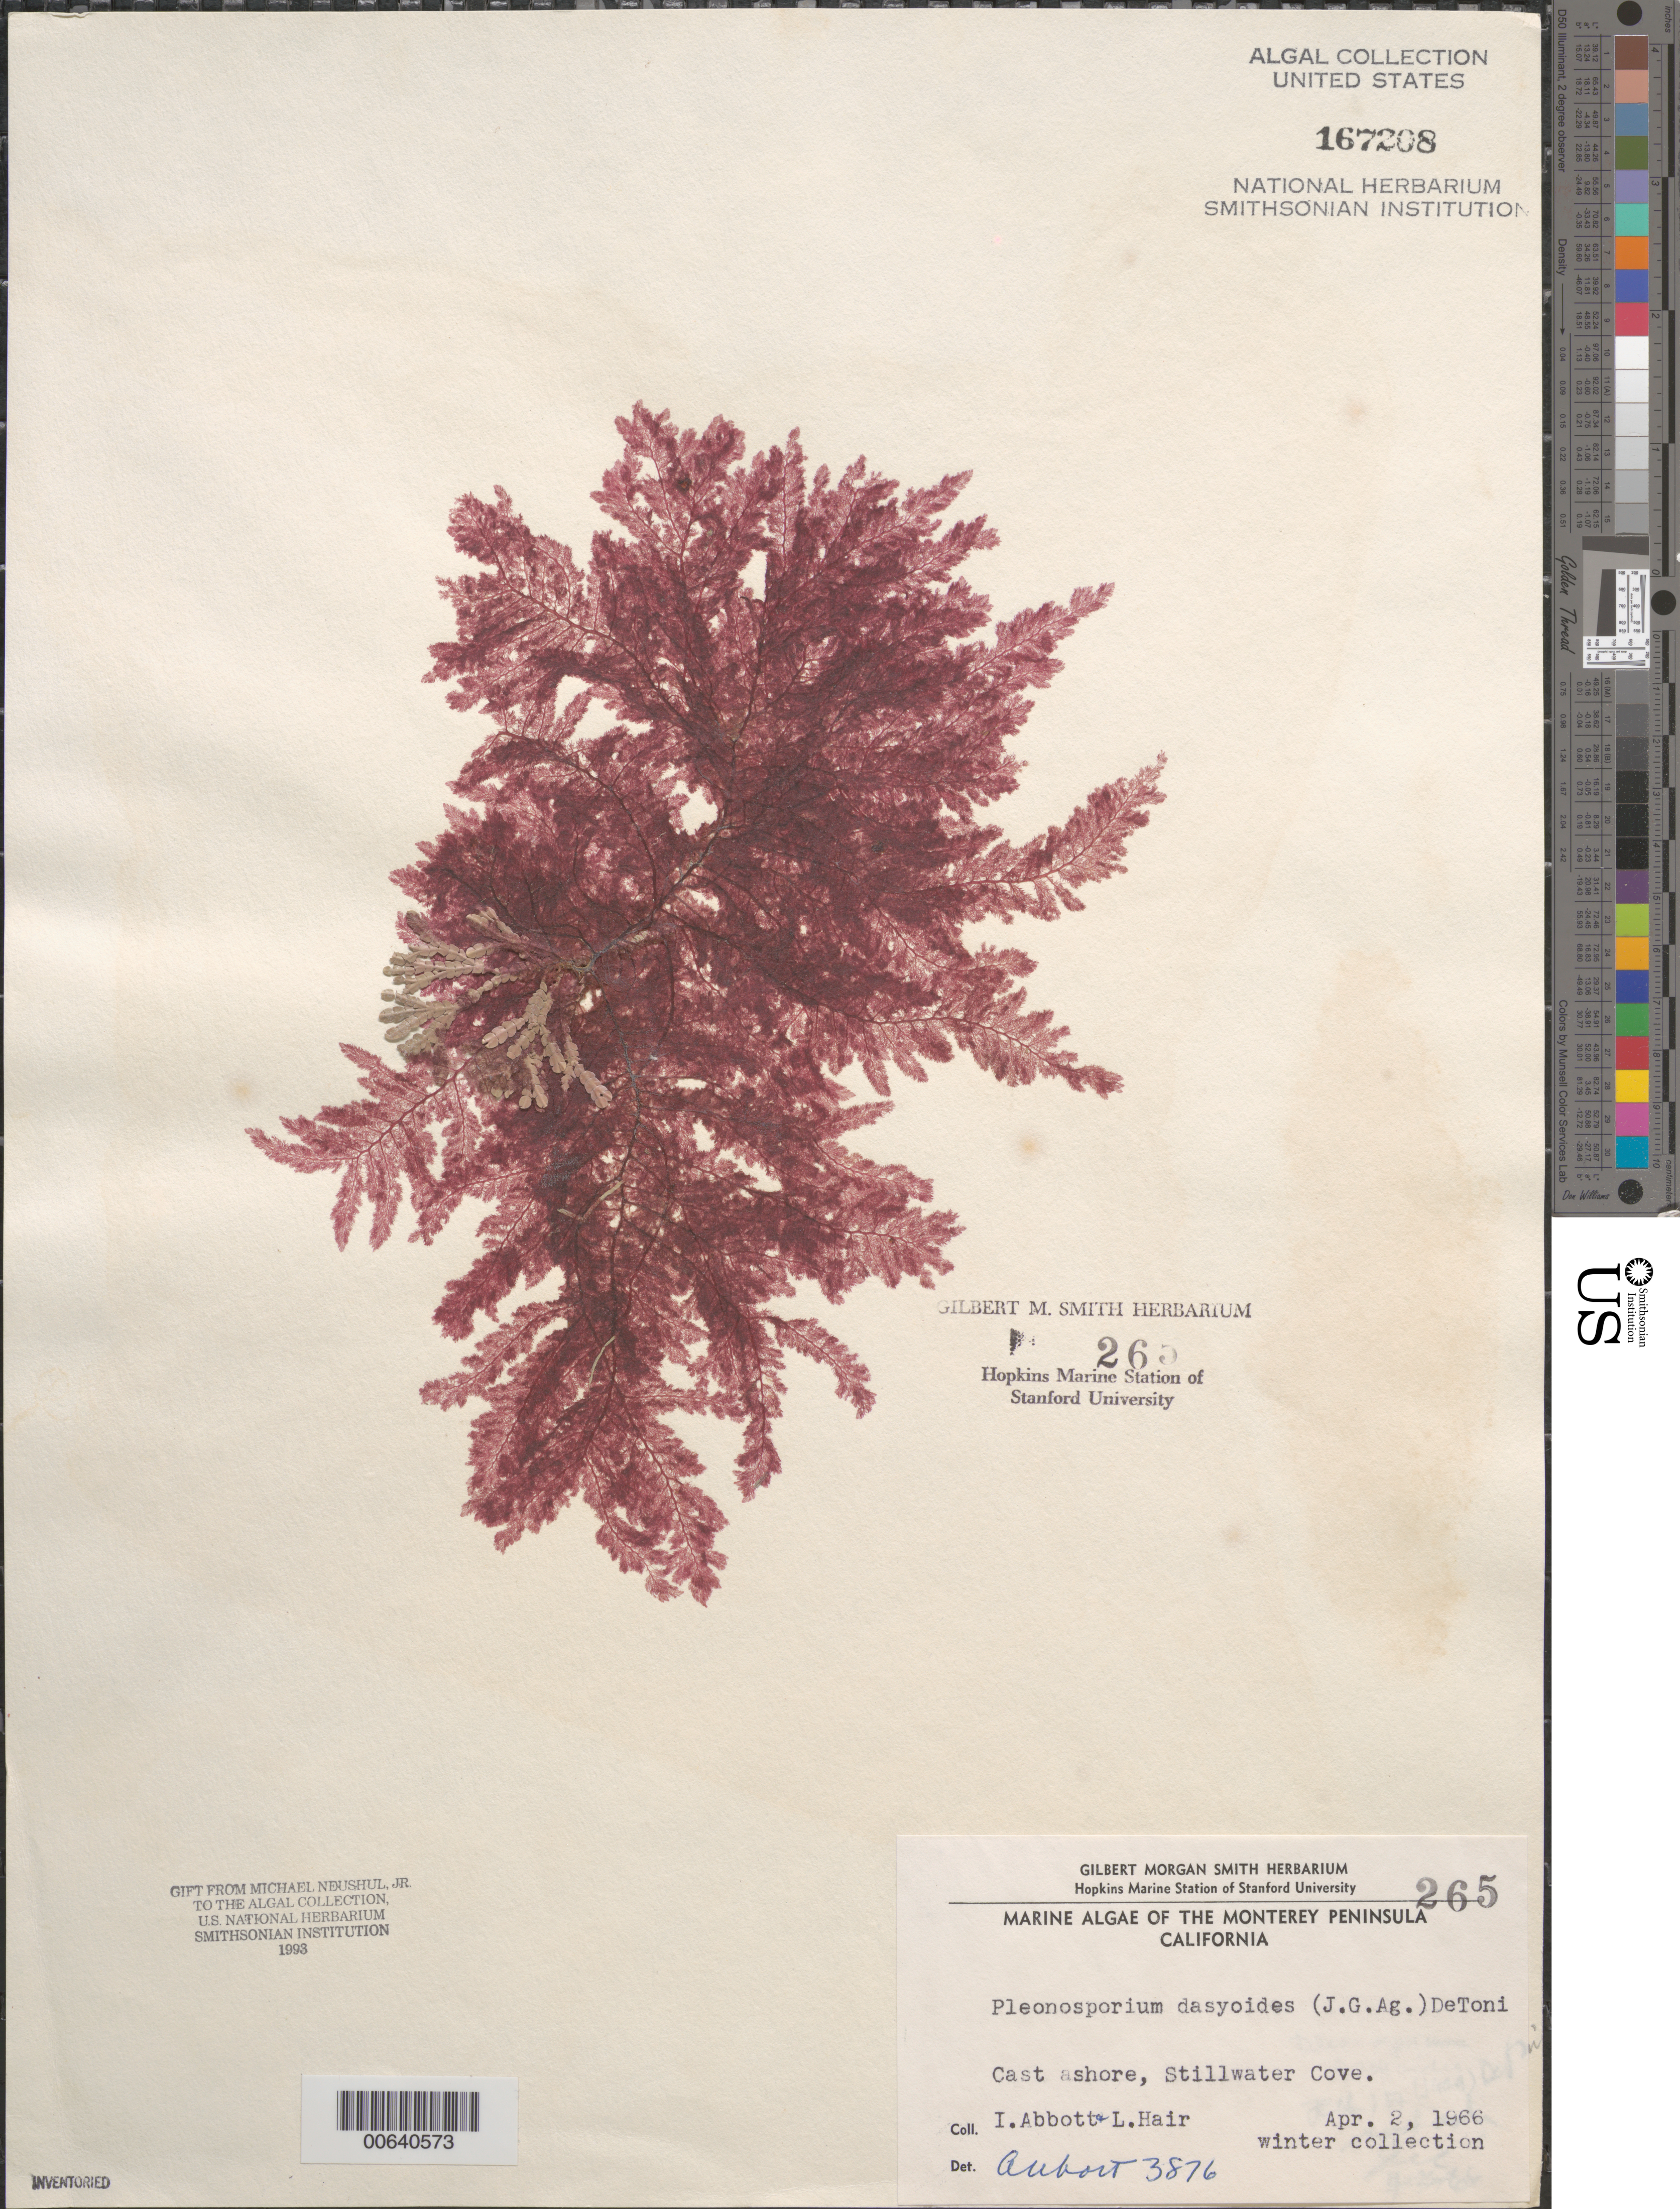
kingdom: Plantae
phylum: Rhodophyta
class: Florideophyceae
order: Ceramiales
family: Wrangeliaceae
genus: Pleonosporium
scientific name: Pleonosporium squarrulosum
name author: (Harv.) I.A. Abbott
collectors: I. A. Abbott & L. Hair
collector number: IAA 3876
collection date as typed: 02 Apr 1966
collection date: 1966-04-02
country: United States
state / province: California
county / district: Monterey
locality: Stillwater Cove, Monterey Peninsula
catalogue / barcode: US 167208